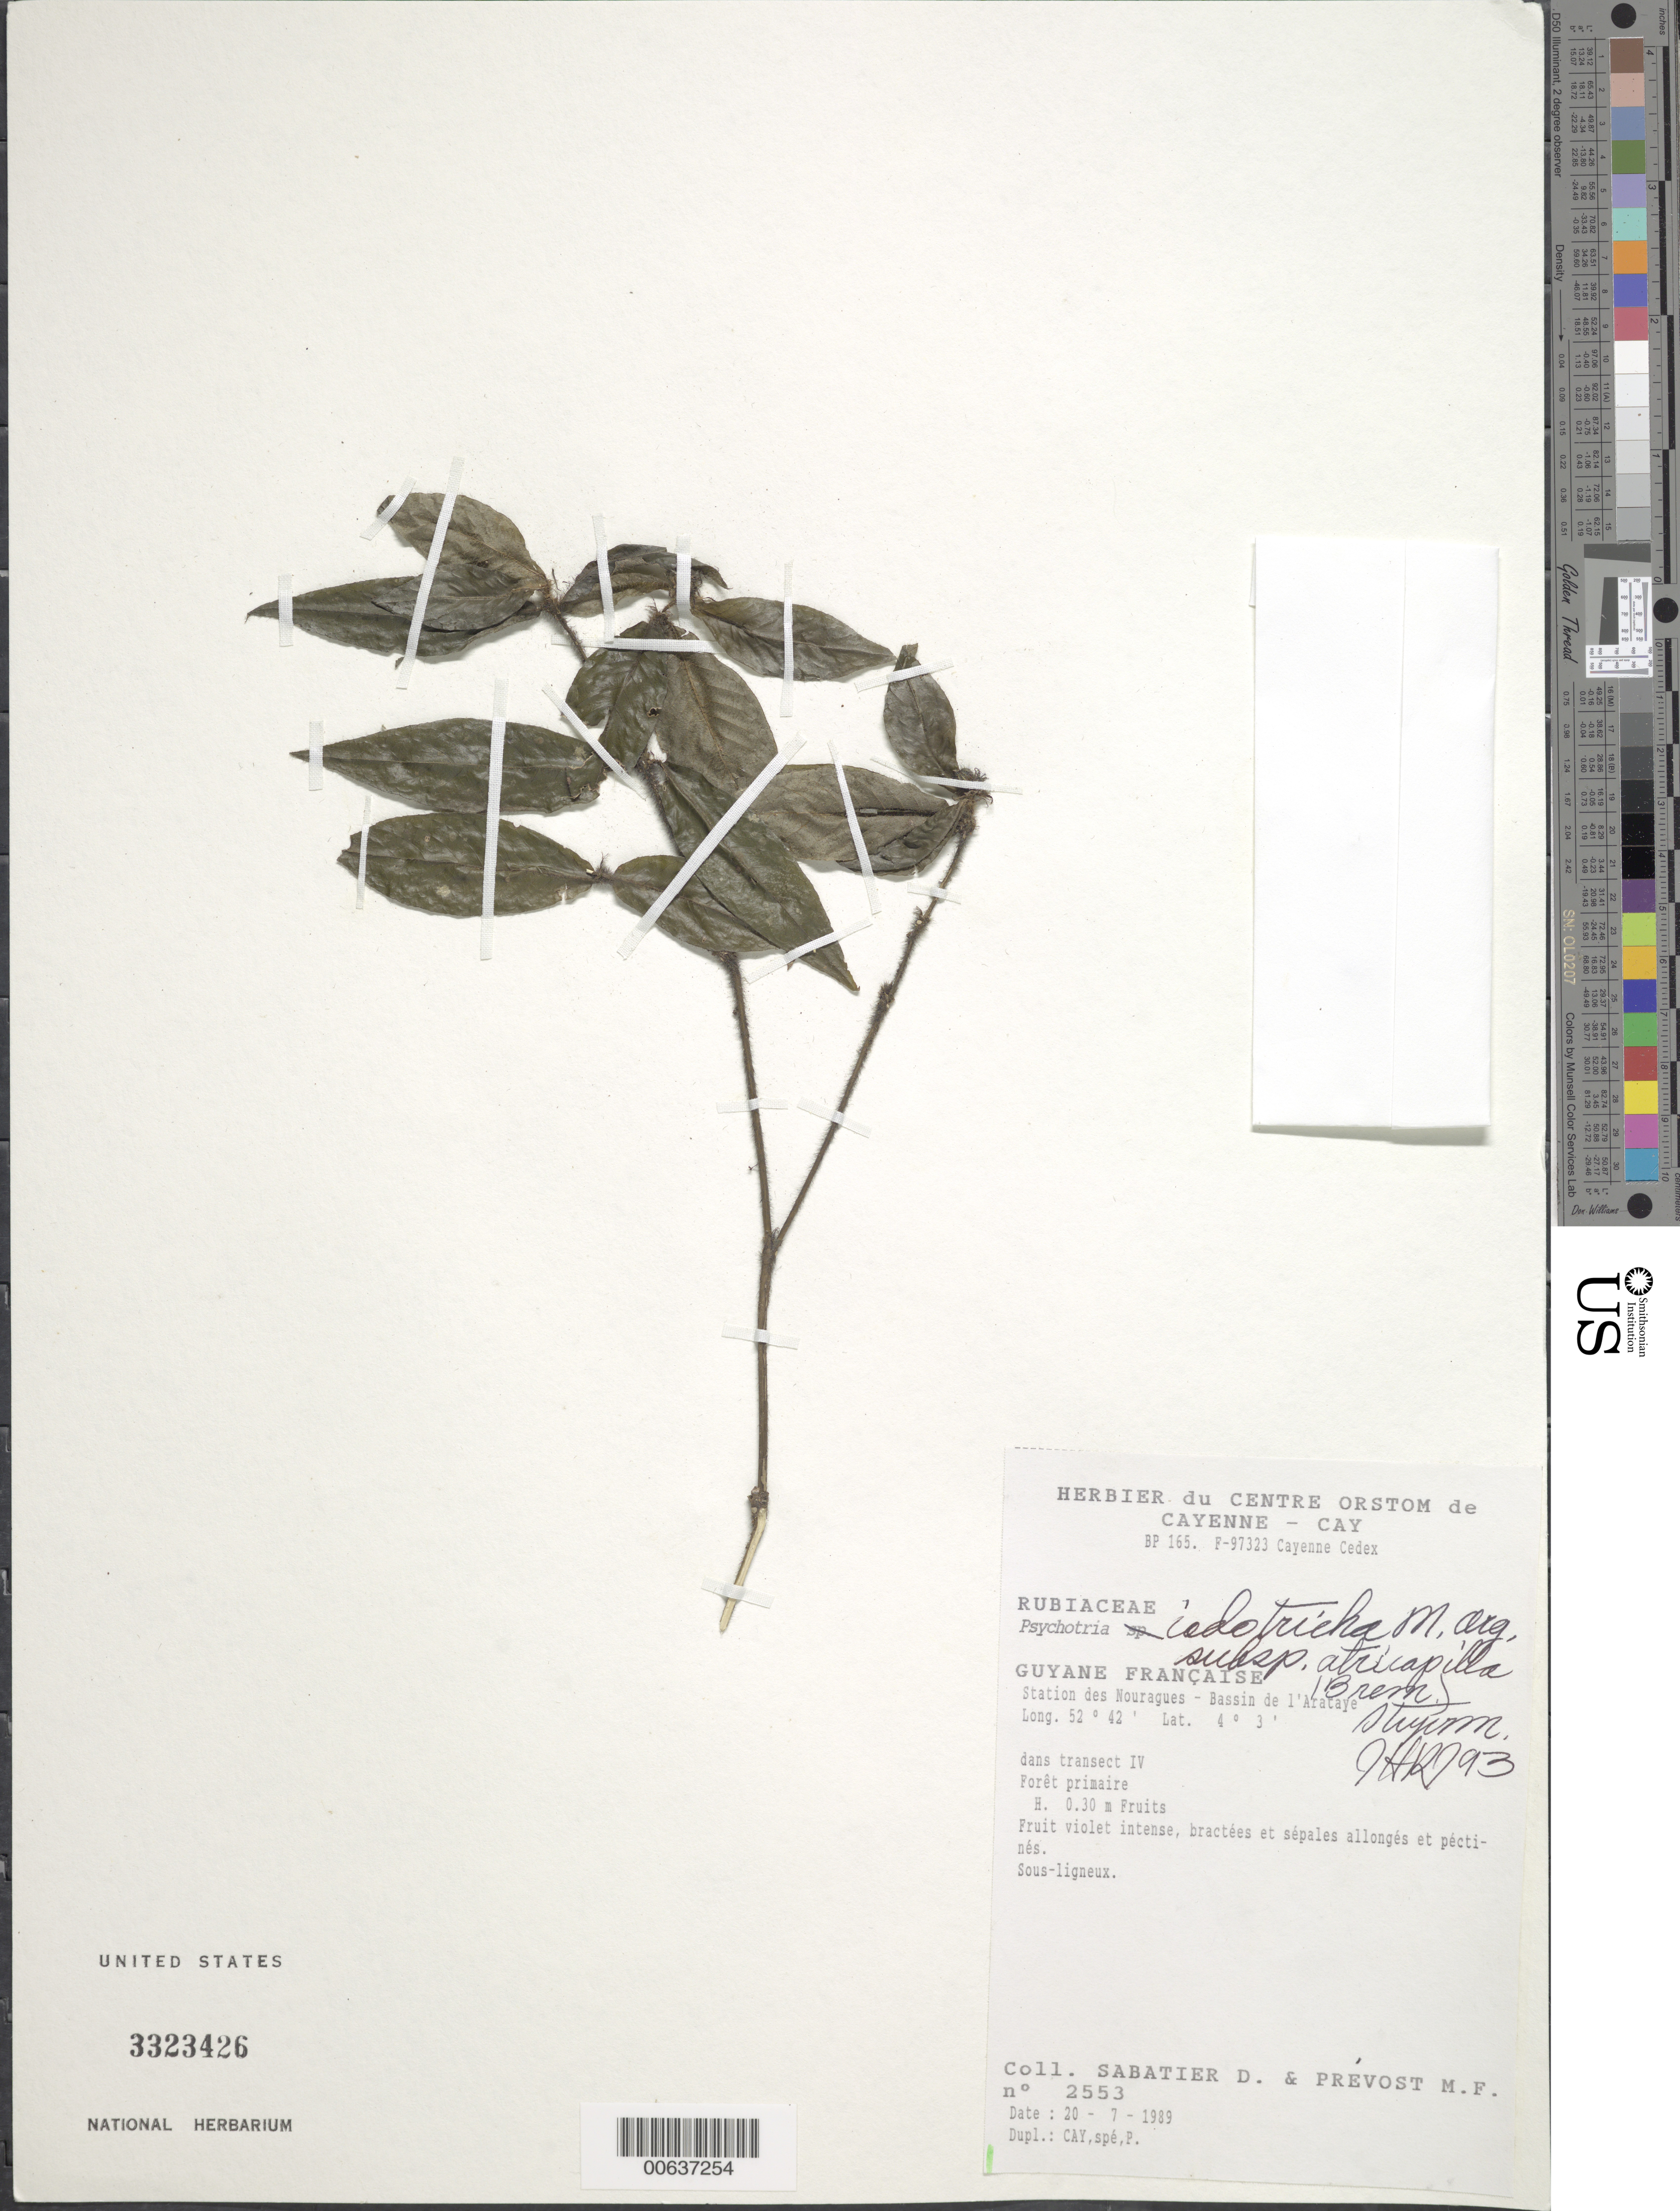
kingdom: Plantae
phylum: Tracheophyta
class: Magnoliopsida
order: Gentianales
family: Rubiaceae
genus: Palicourea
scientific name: Palicourea iodotricha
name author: (Müll. Arg.) Delprete & J.H. Kirkbr.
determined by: Kirkbride, J. H., Jr.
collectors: D. Sabatier & M.-F. Prévost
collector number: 2553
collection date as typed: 20-Jul-89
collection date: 1989-07-20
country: French Guiana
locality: Station des Nouragues, Bassin de l'Approuague, Arataye; dans transect IV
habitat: Foret primaire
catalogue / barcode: US 3323426